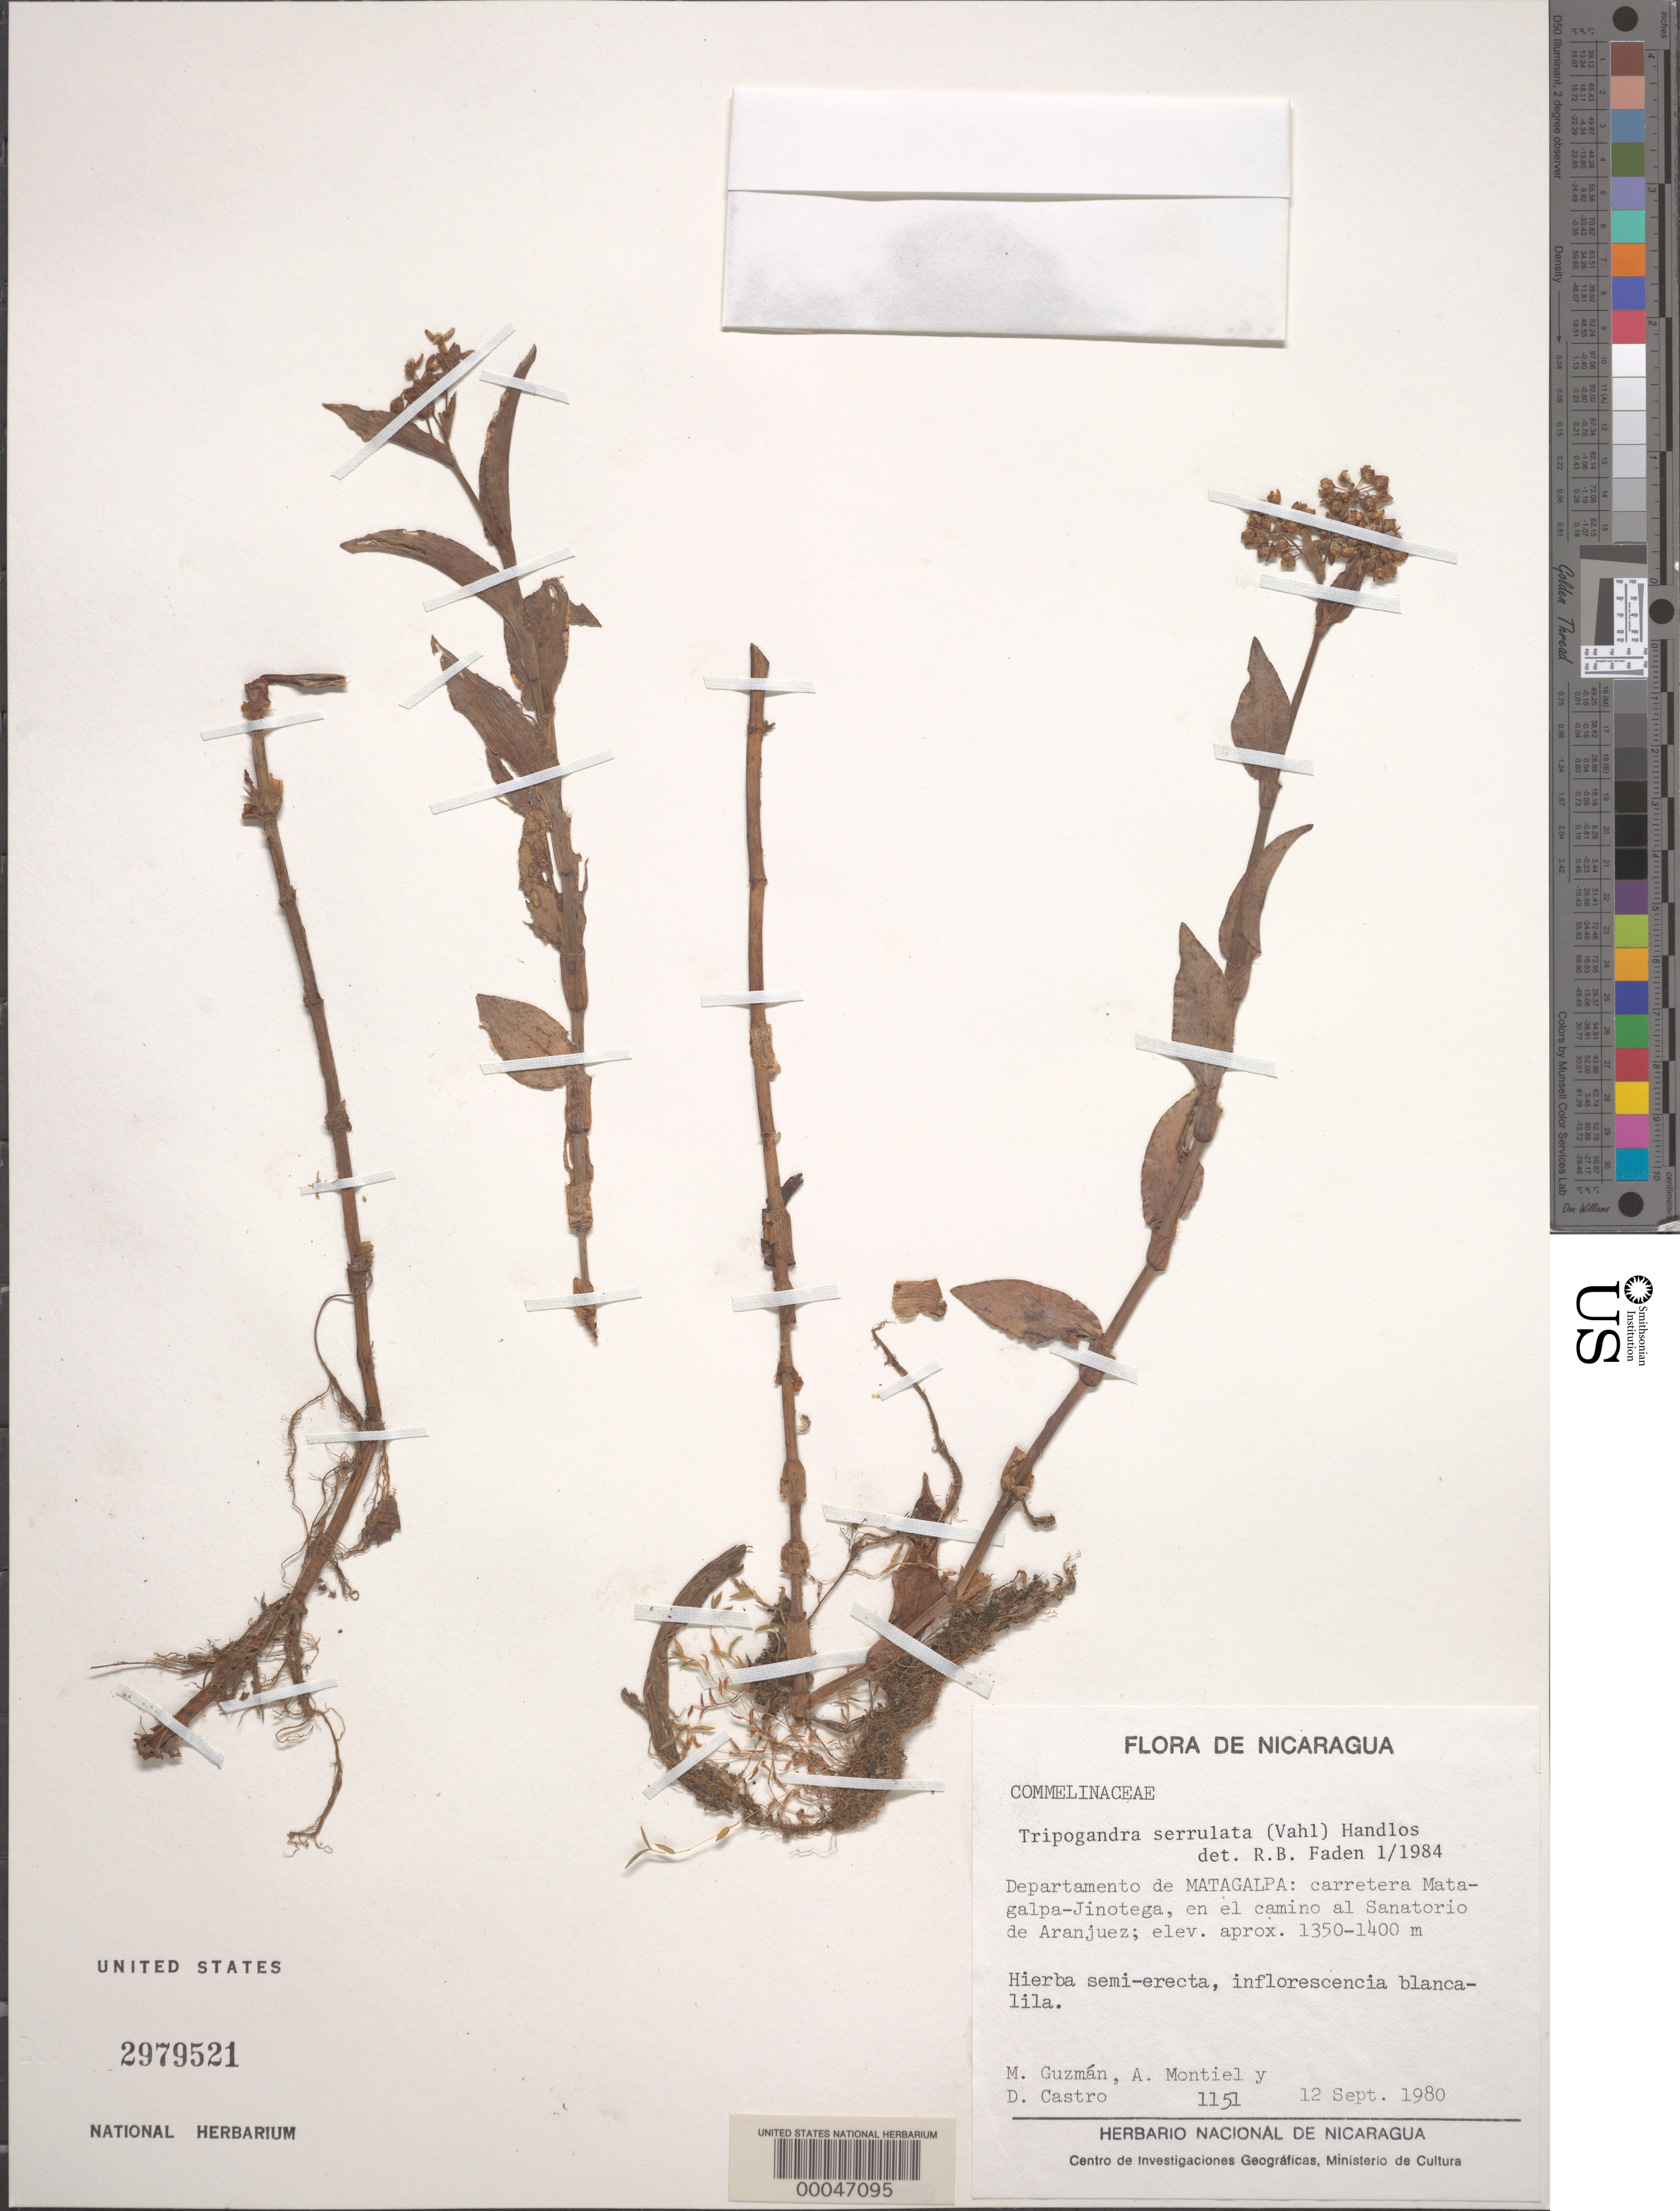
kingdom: Plantae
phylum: Tracheophyta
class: Liliopsida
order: Commelinales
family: Commelinaceae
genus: Tripogandra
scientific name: Tripogandra serrulata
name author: (Vahl) Handlos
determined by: Faden, Robert B., (US), Smithsonian Institution - National Museum of Natural History (UNITED STATES)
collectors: M. Guzman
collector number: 1151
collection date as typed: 12 Sep 1980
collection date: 1980-09-12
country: Nicaragua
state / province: Matagalpa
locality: Carretera matagalpa-jinotega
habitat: Roadside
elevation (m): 1350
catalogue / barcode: US 2979521